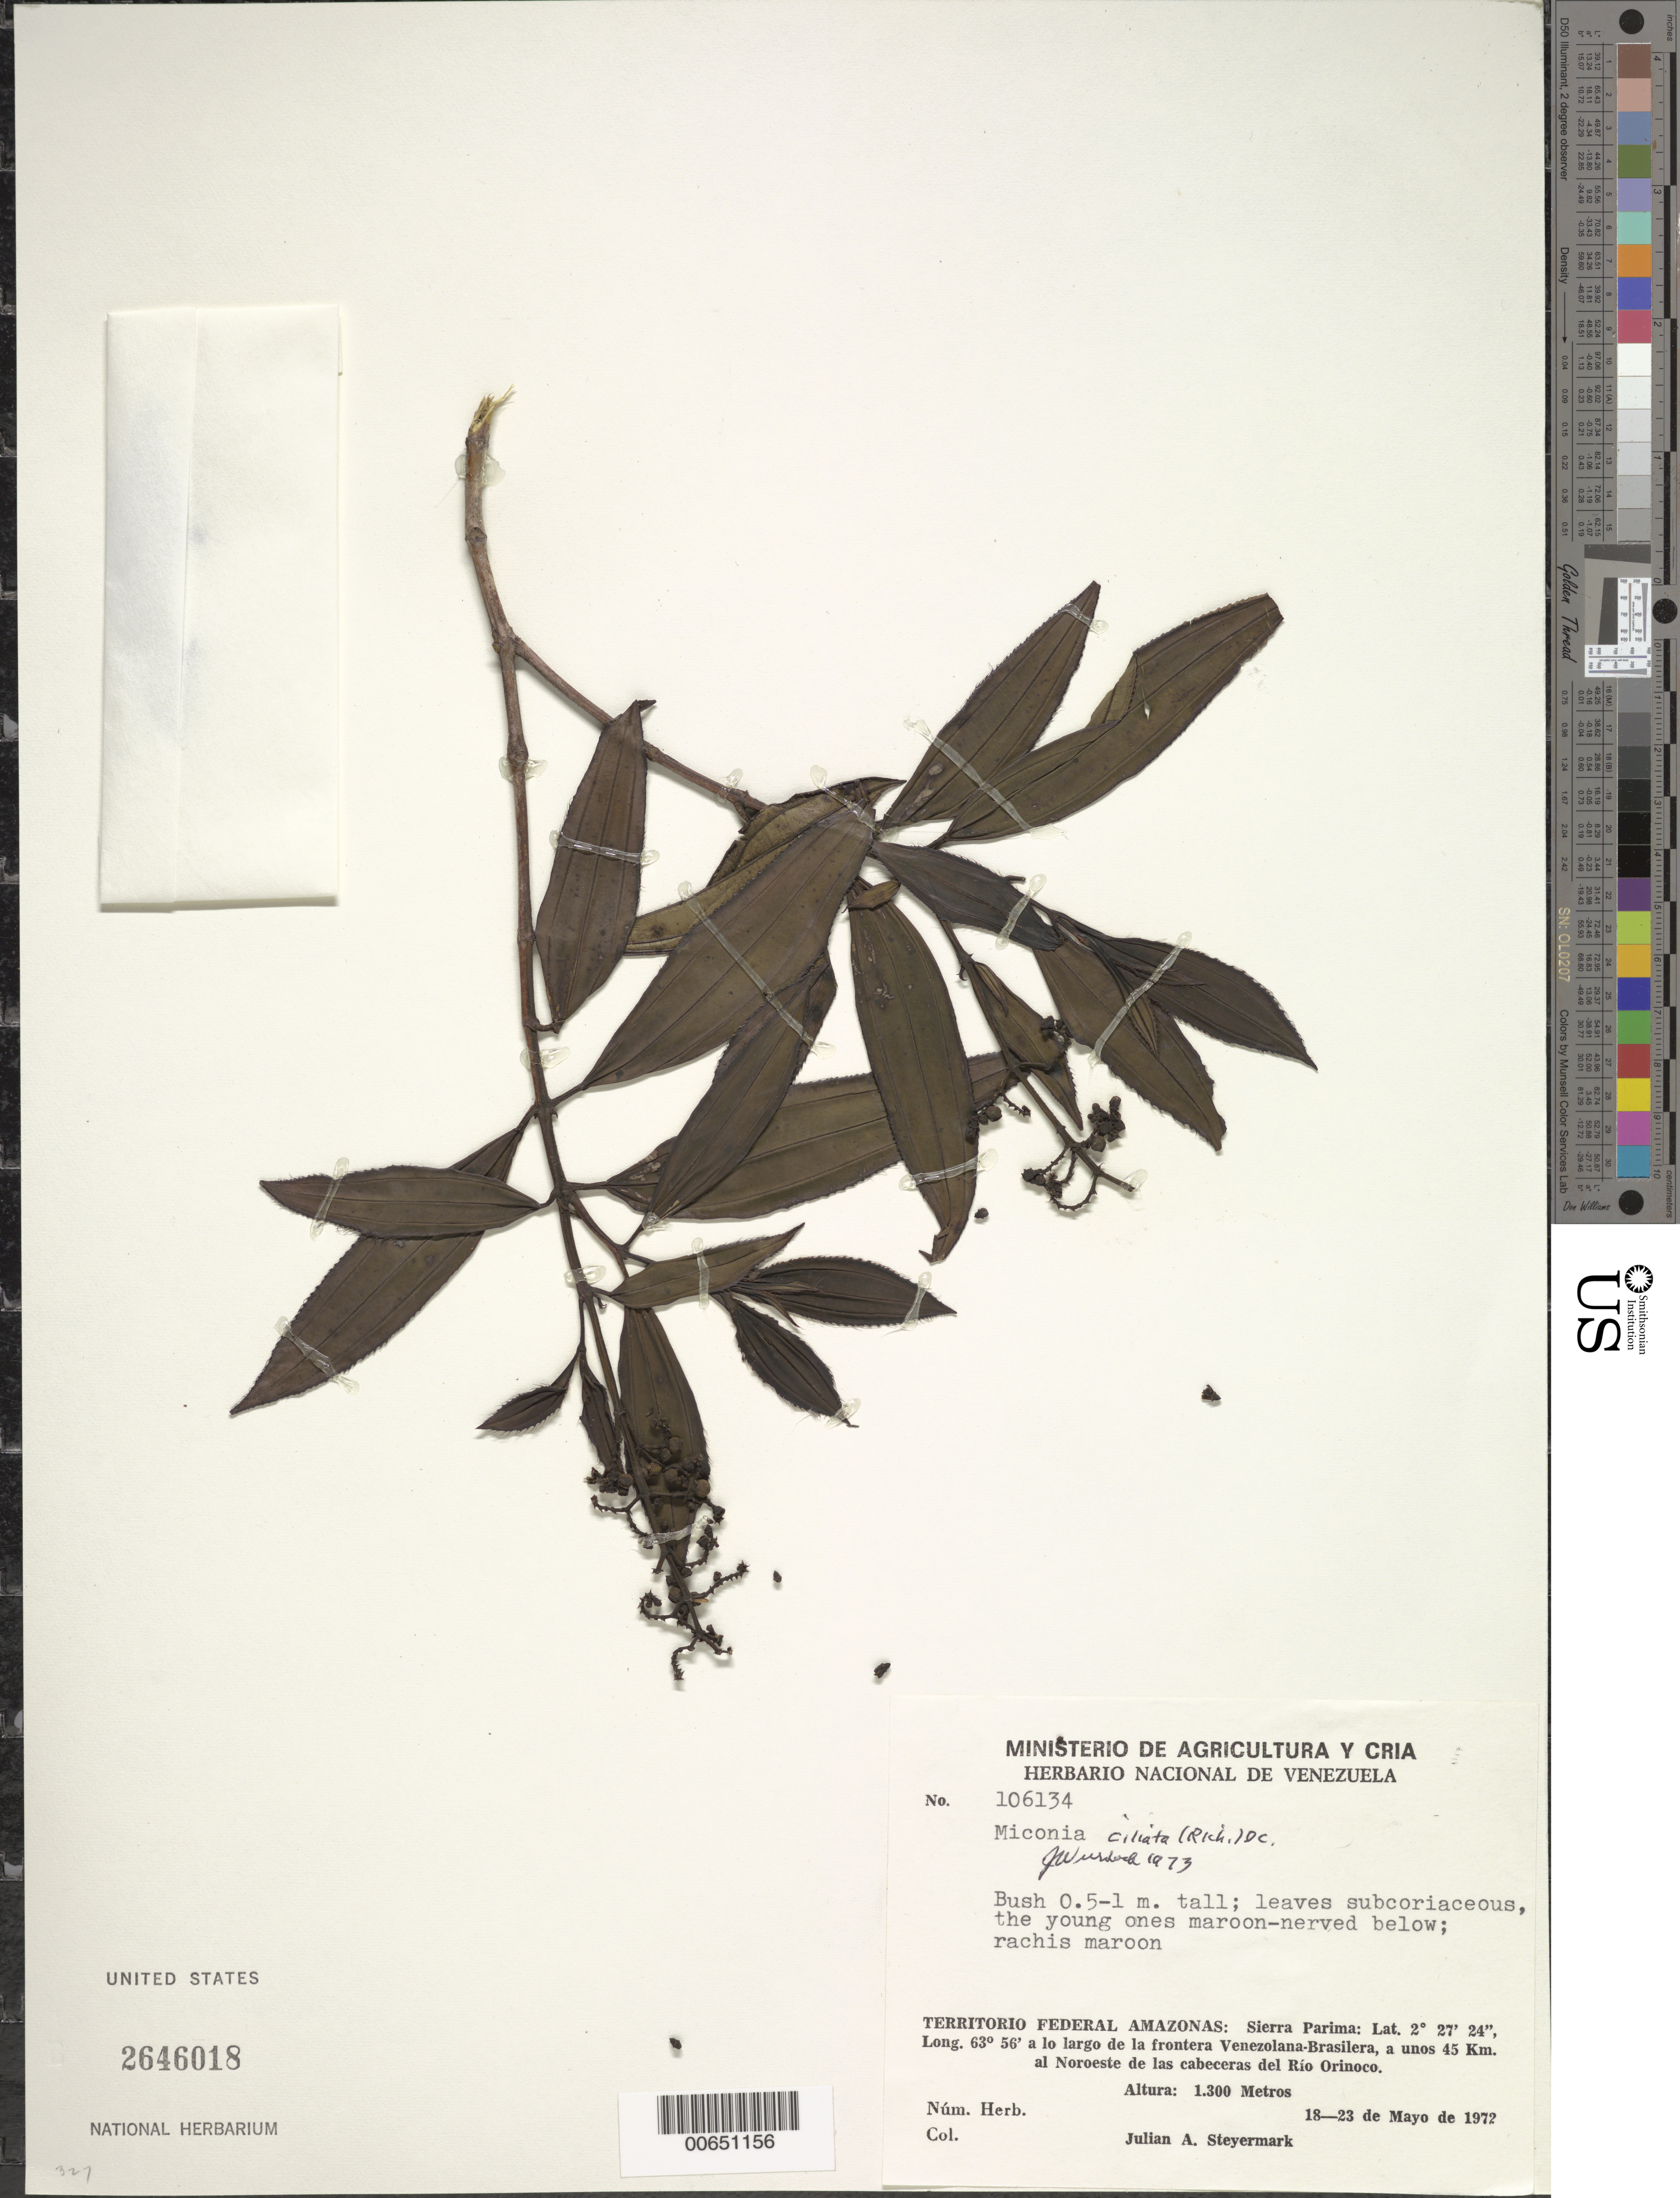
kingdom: Plantae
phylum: Tracheophyta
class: Magnoliopsida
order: Myrtales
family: Melastomataceae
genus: Miconia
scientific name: Miconia ciliata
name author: (Rich.) DC.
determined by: Wurdack, John J., (US), US (UNITED STATES)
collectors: J. Steyermark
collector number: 106134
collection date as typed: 18-May-72 to 23-May-72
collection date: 1972-05-18/1972-05-23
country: Venezuela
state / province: Amazonas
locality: Sierra Parima, la frontera Venezolana-Brasilera, a unos 45 km al noroeste de las cabeceras del Río Orinoco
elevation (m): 1300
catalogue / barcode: US 2646018